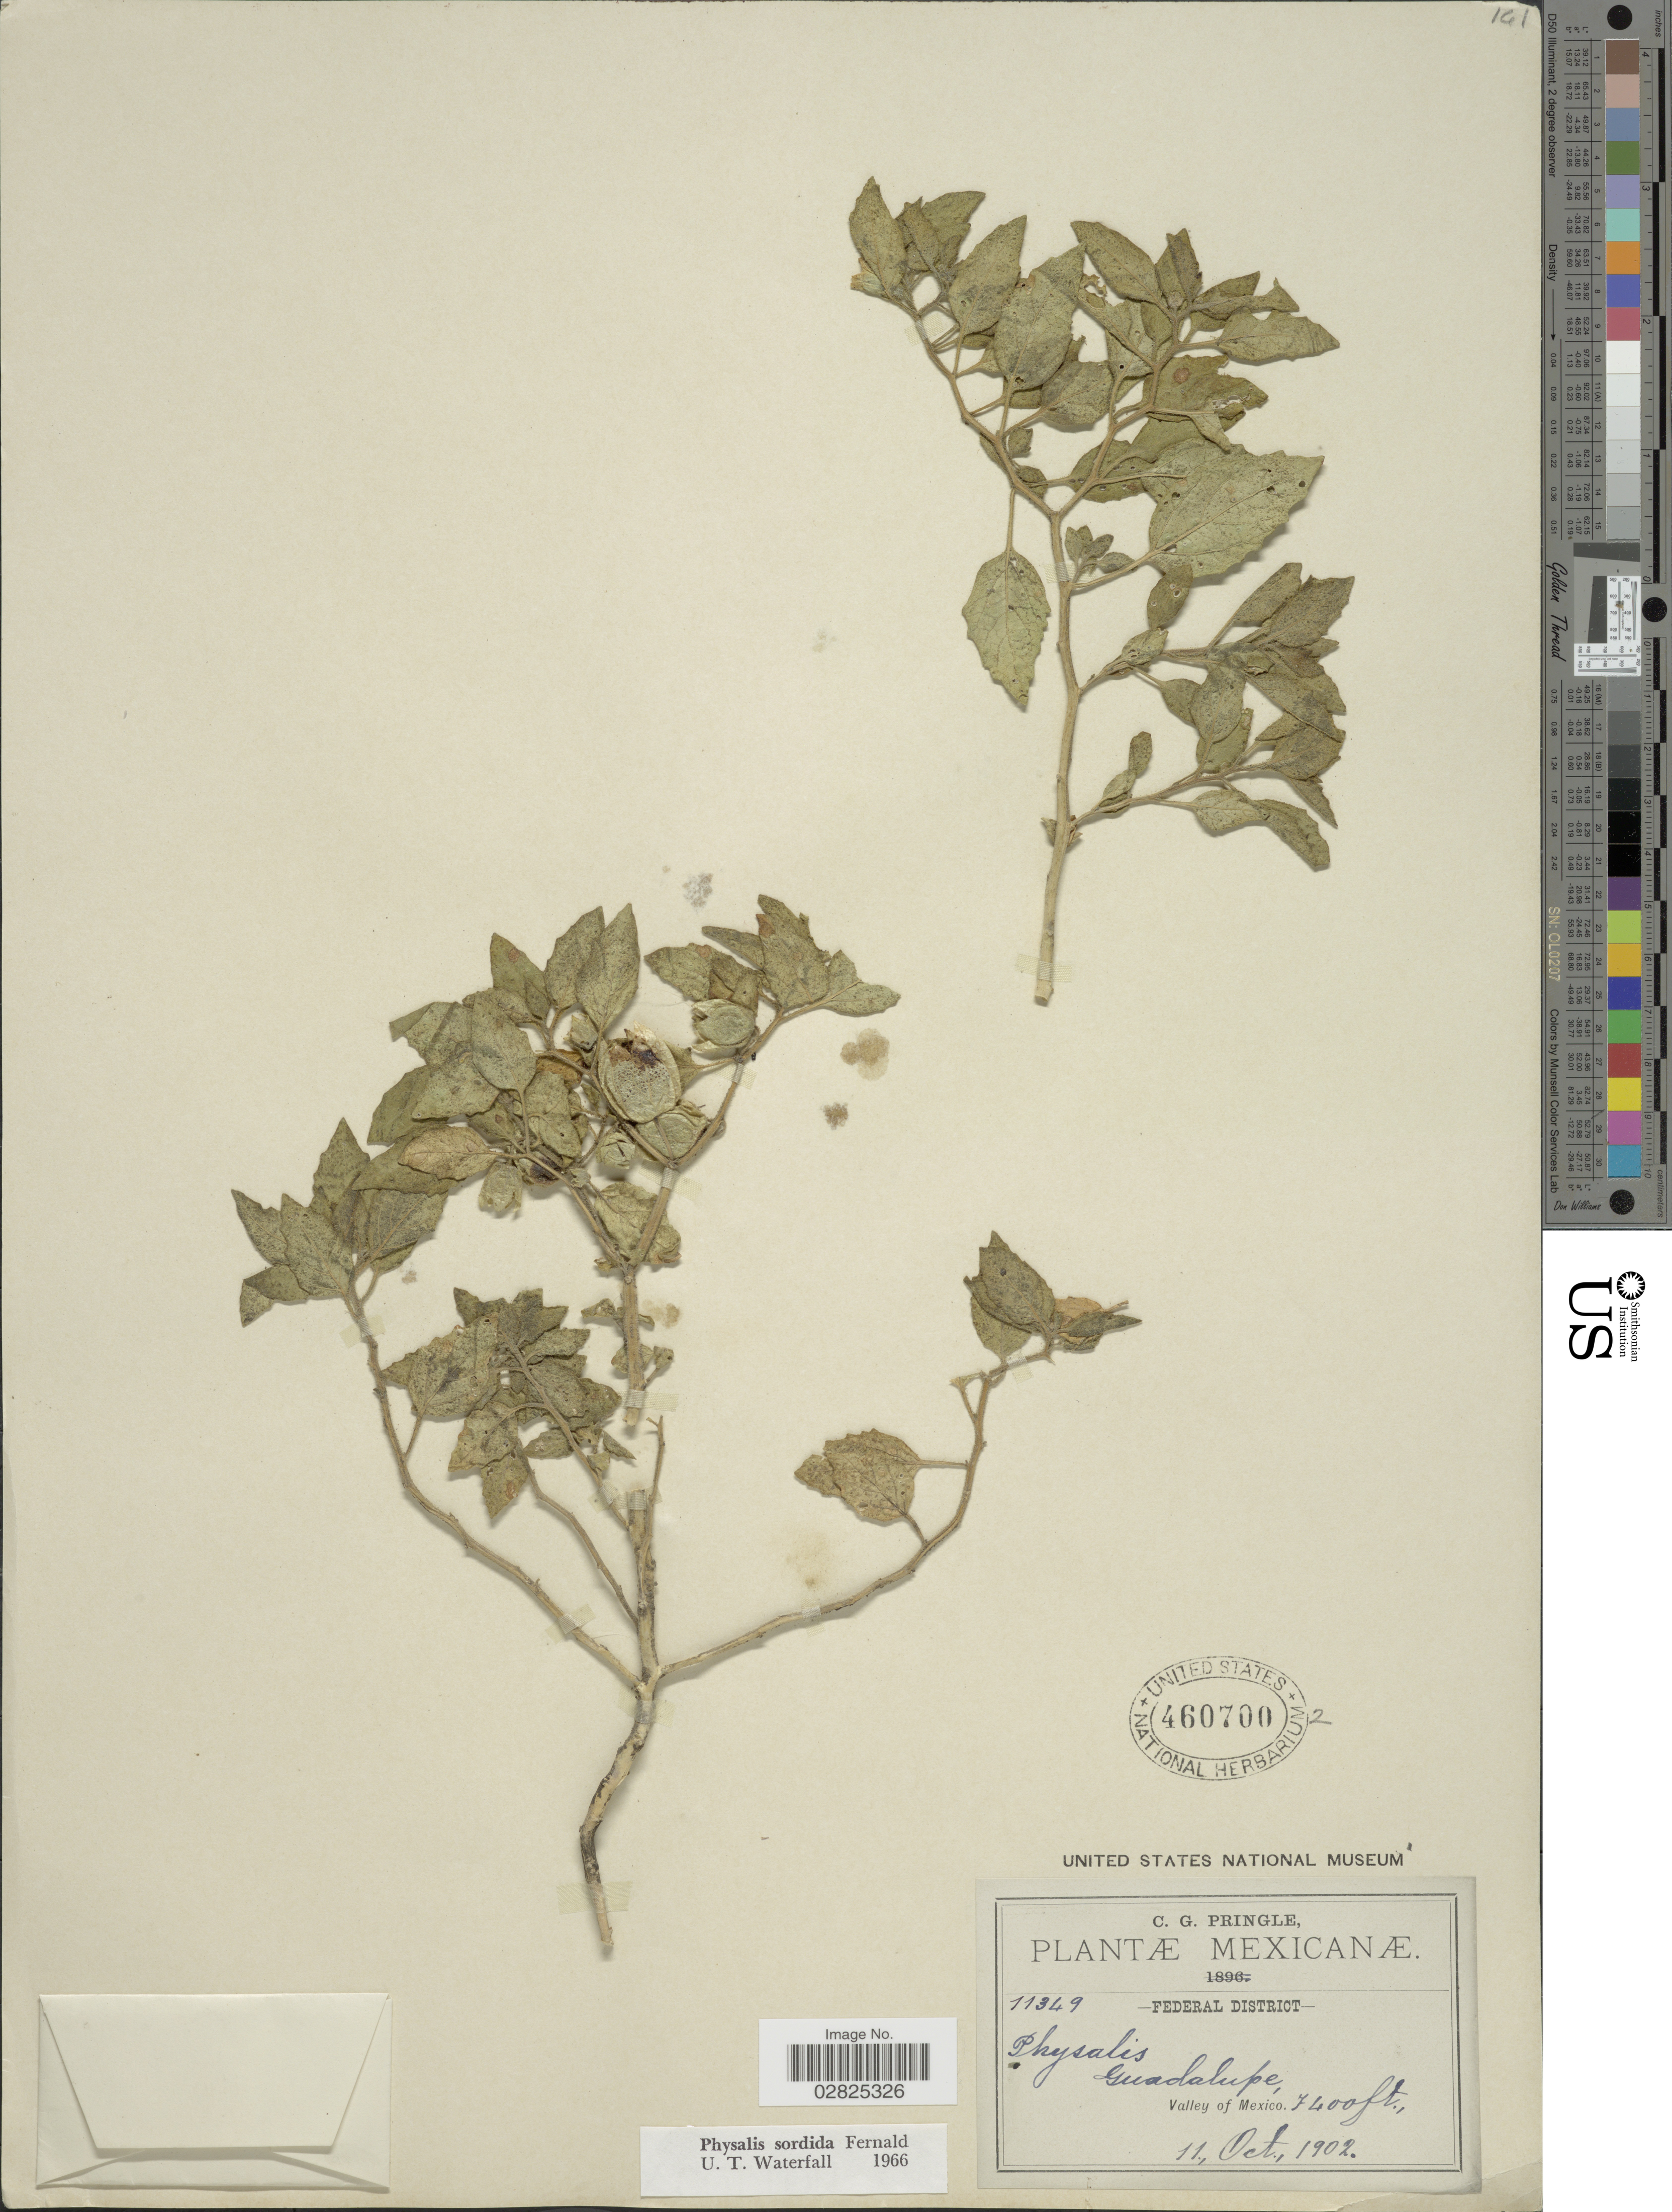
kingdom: Plantae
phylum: Tracheophyta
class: Magnoliopsida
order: Solanales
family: Solanaceae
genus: Physalis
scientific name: Physalis sordida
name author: Fernald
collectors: C. G. Pringle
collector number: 11349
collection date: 1902-10-11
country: Mexico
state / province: Baja California Norte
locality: Federal District, Guadalupe, Valley of Mexico.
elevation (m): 2256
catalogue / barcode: US 460700